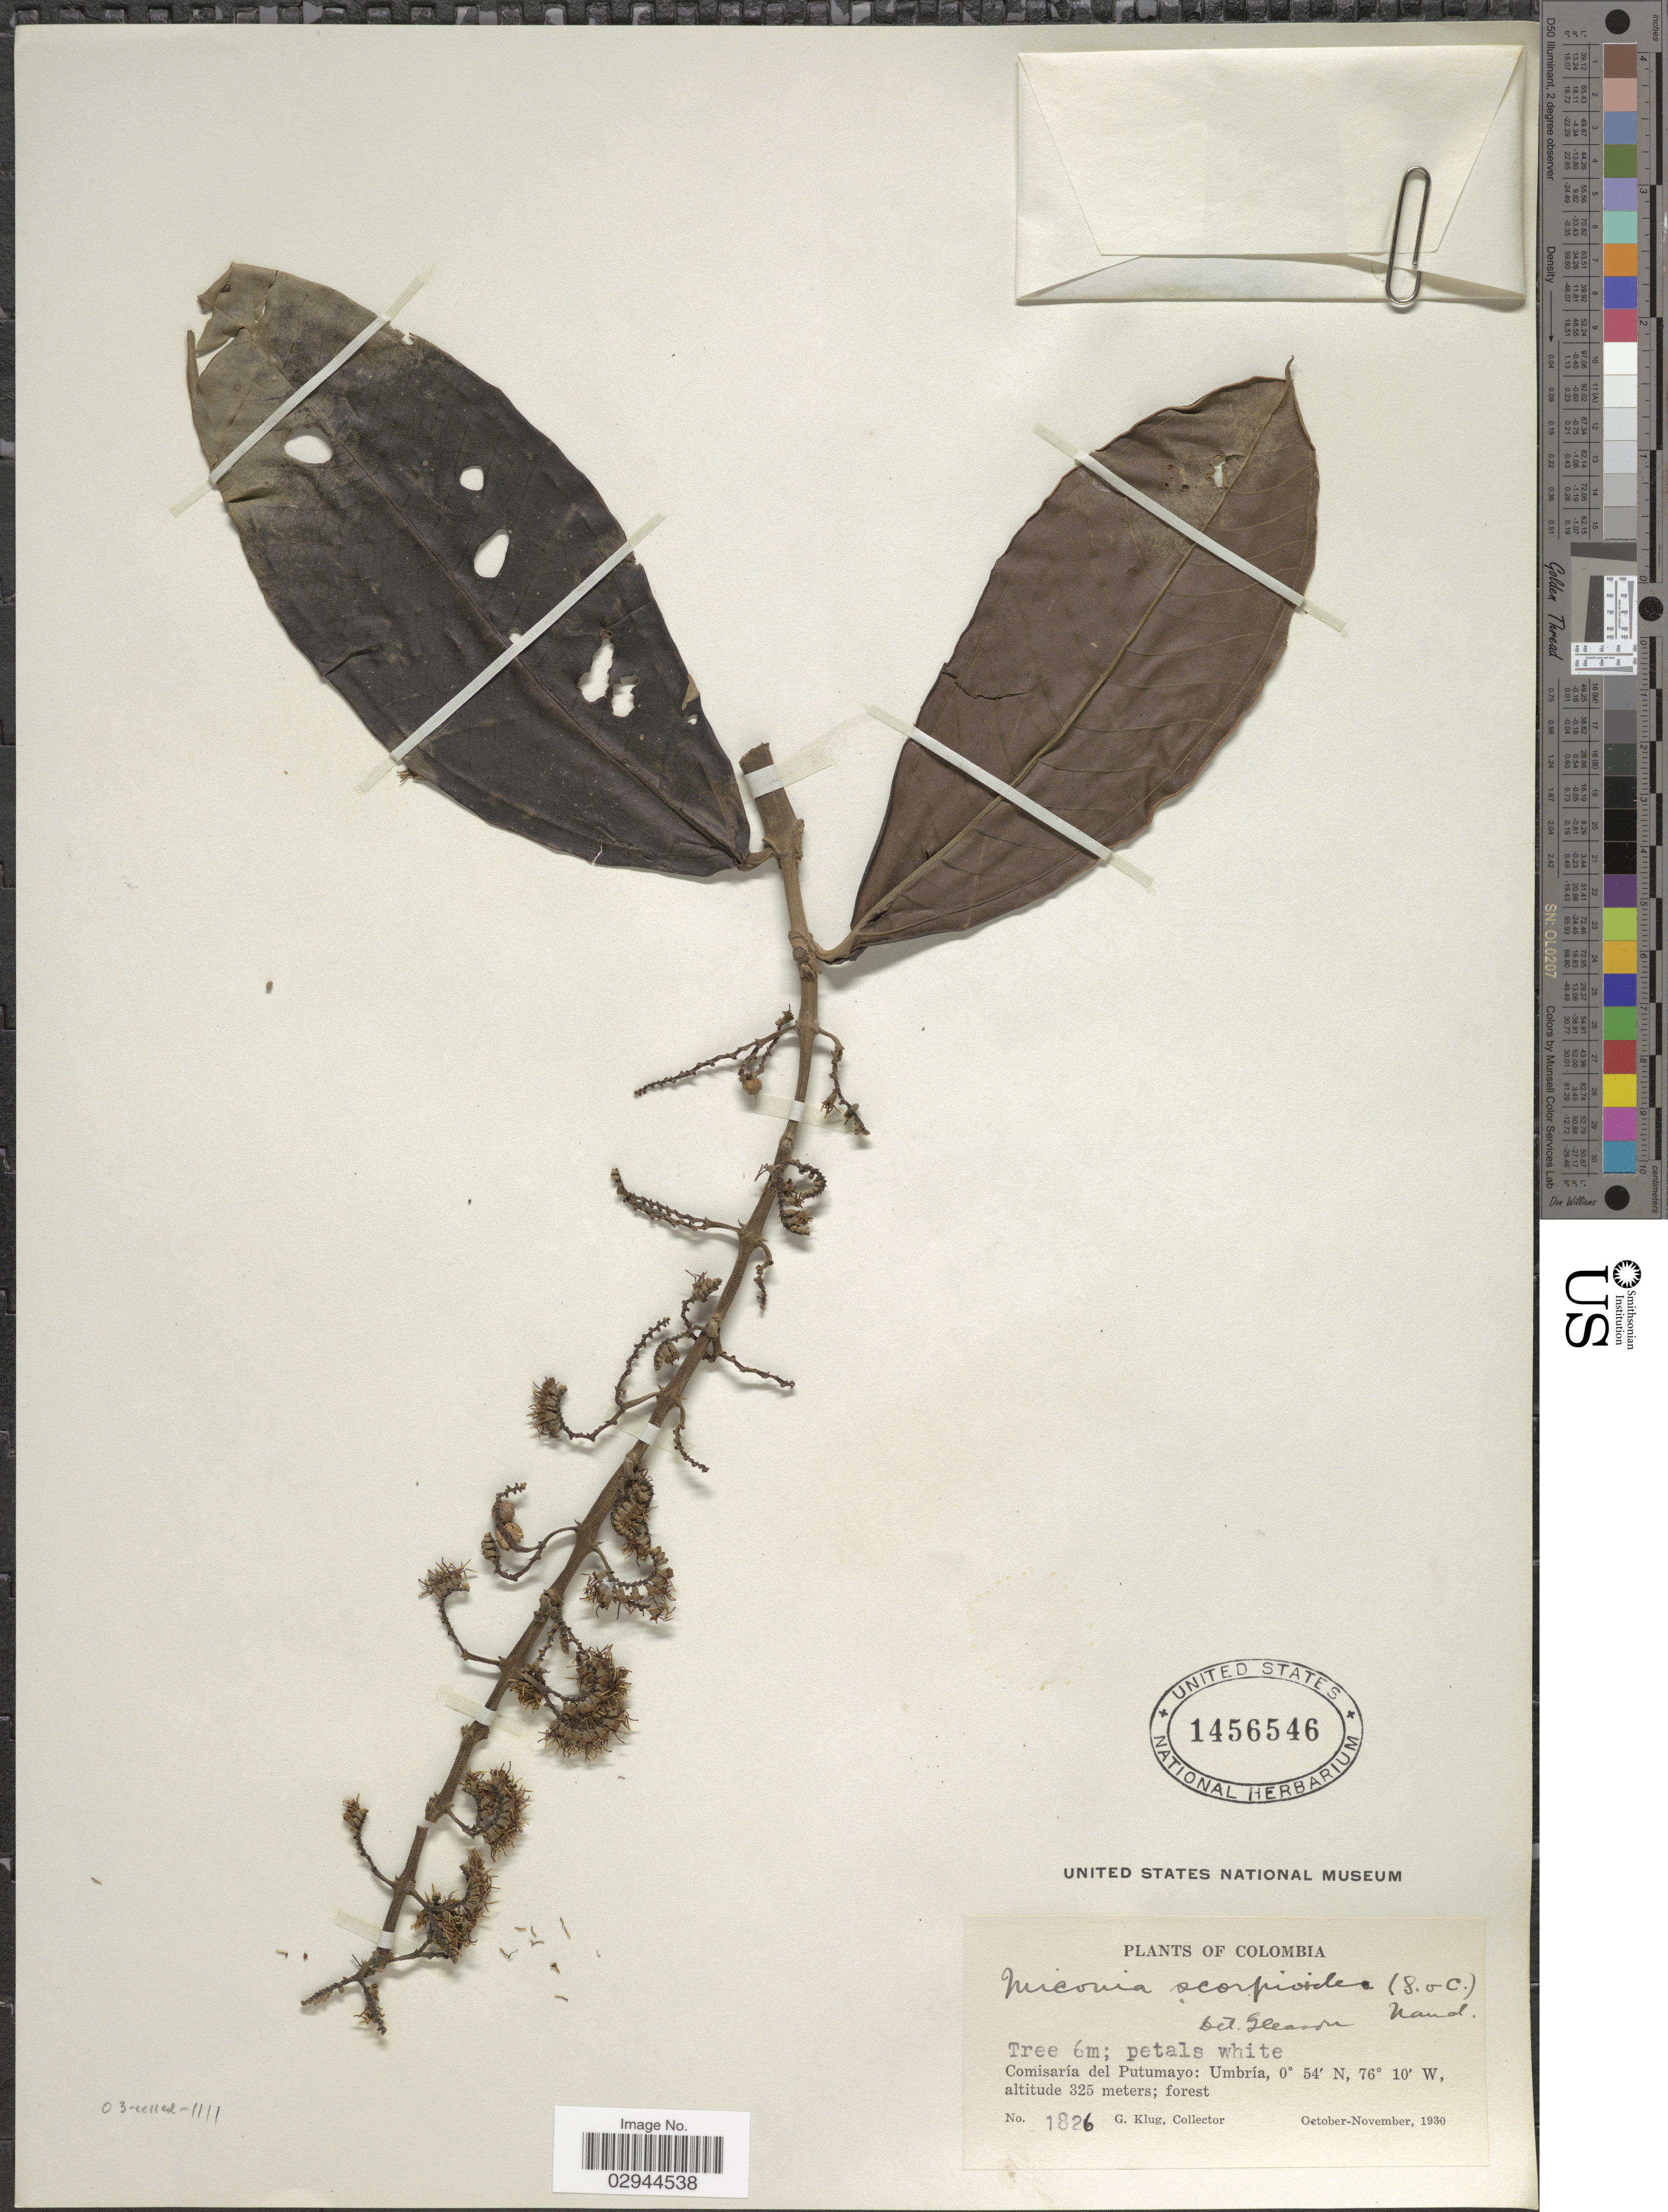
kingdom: Plantae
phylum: Tracheophyta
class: Magnoliopsida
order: Myrtales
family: Melastomataceae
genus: Miconia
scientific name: Miconia trinervia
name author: (Sw.) D. Don ex Loudon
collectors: G. Klug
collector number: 1826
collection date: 1930-10/1930-11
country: Colombia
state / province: Putumayo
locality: Comisaría del Putumayo, Umbría.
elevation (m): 325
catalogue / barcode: US 1456546